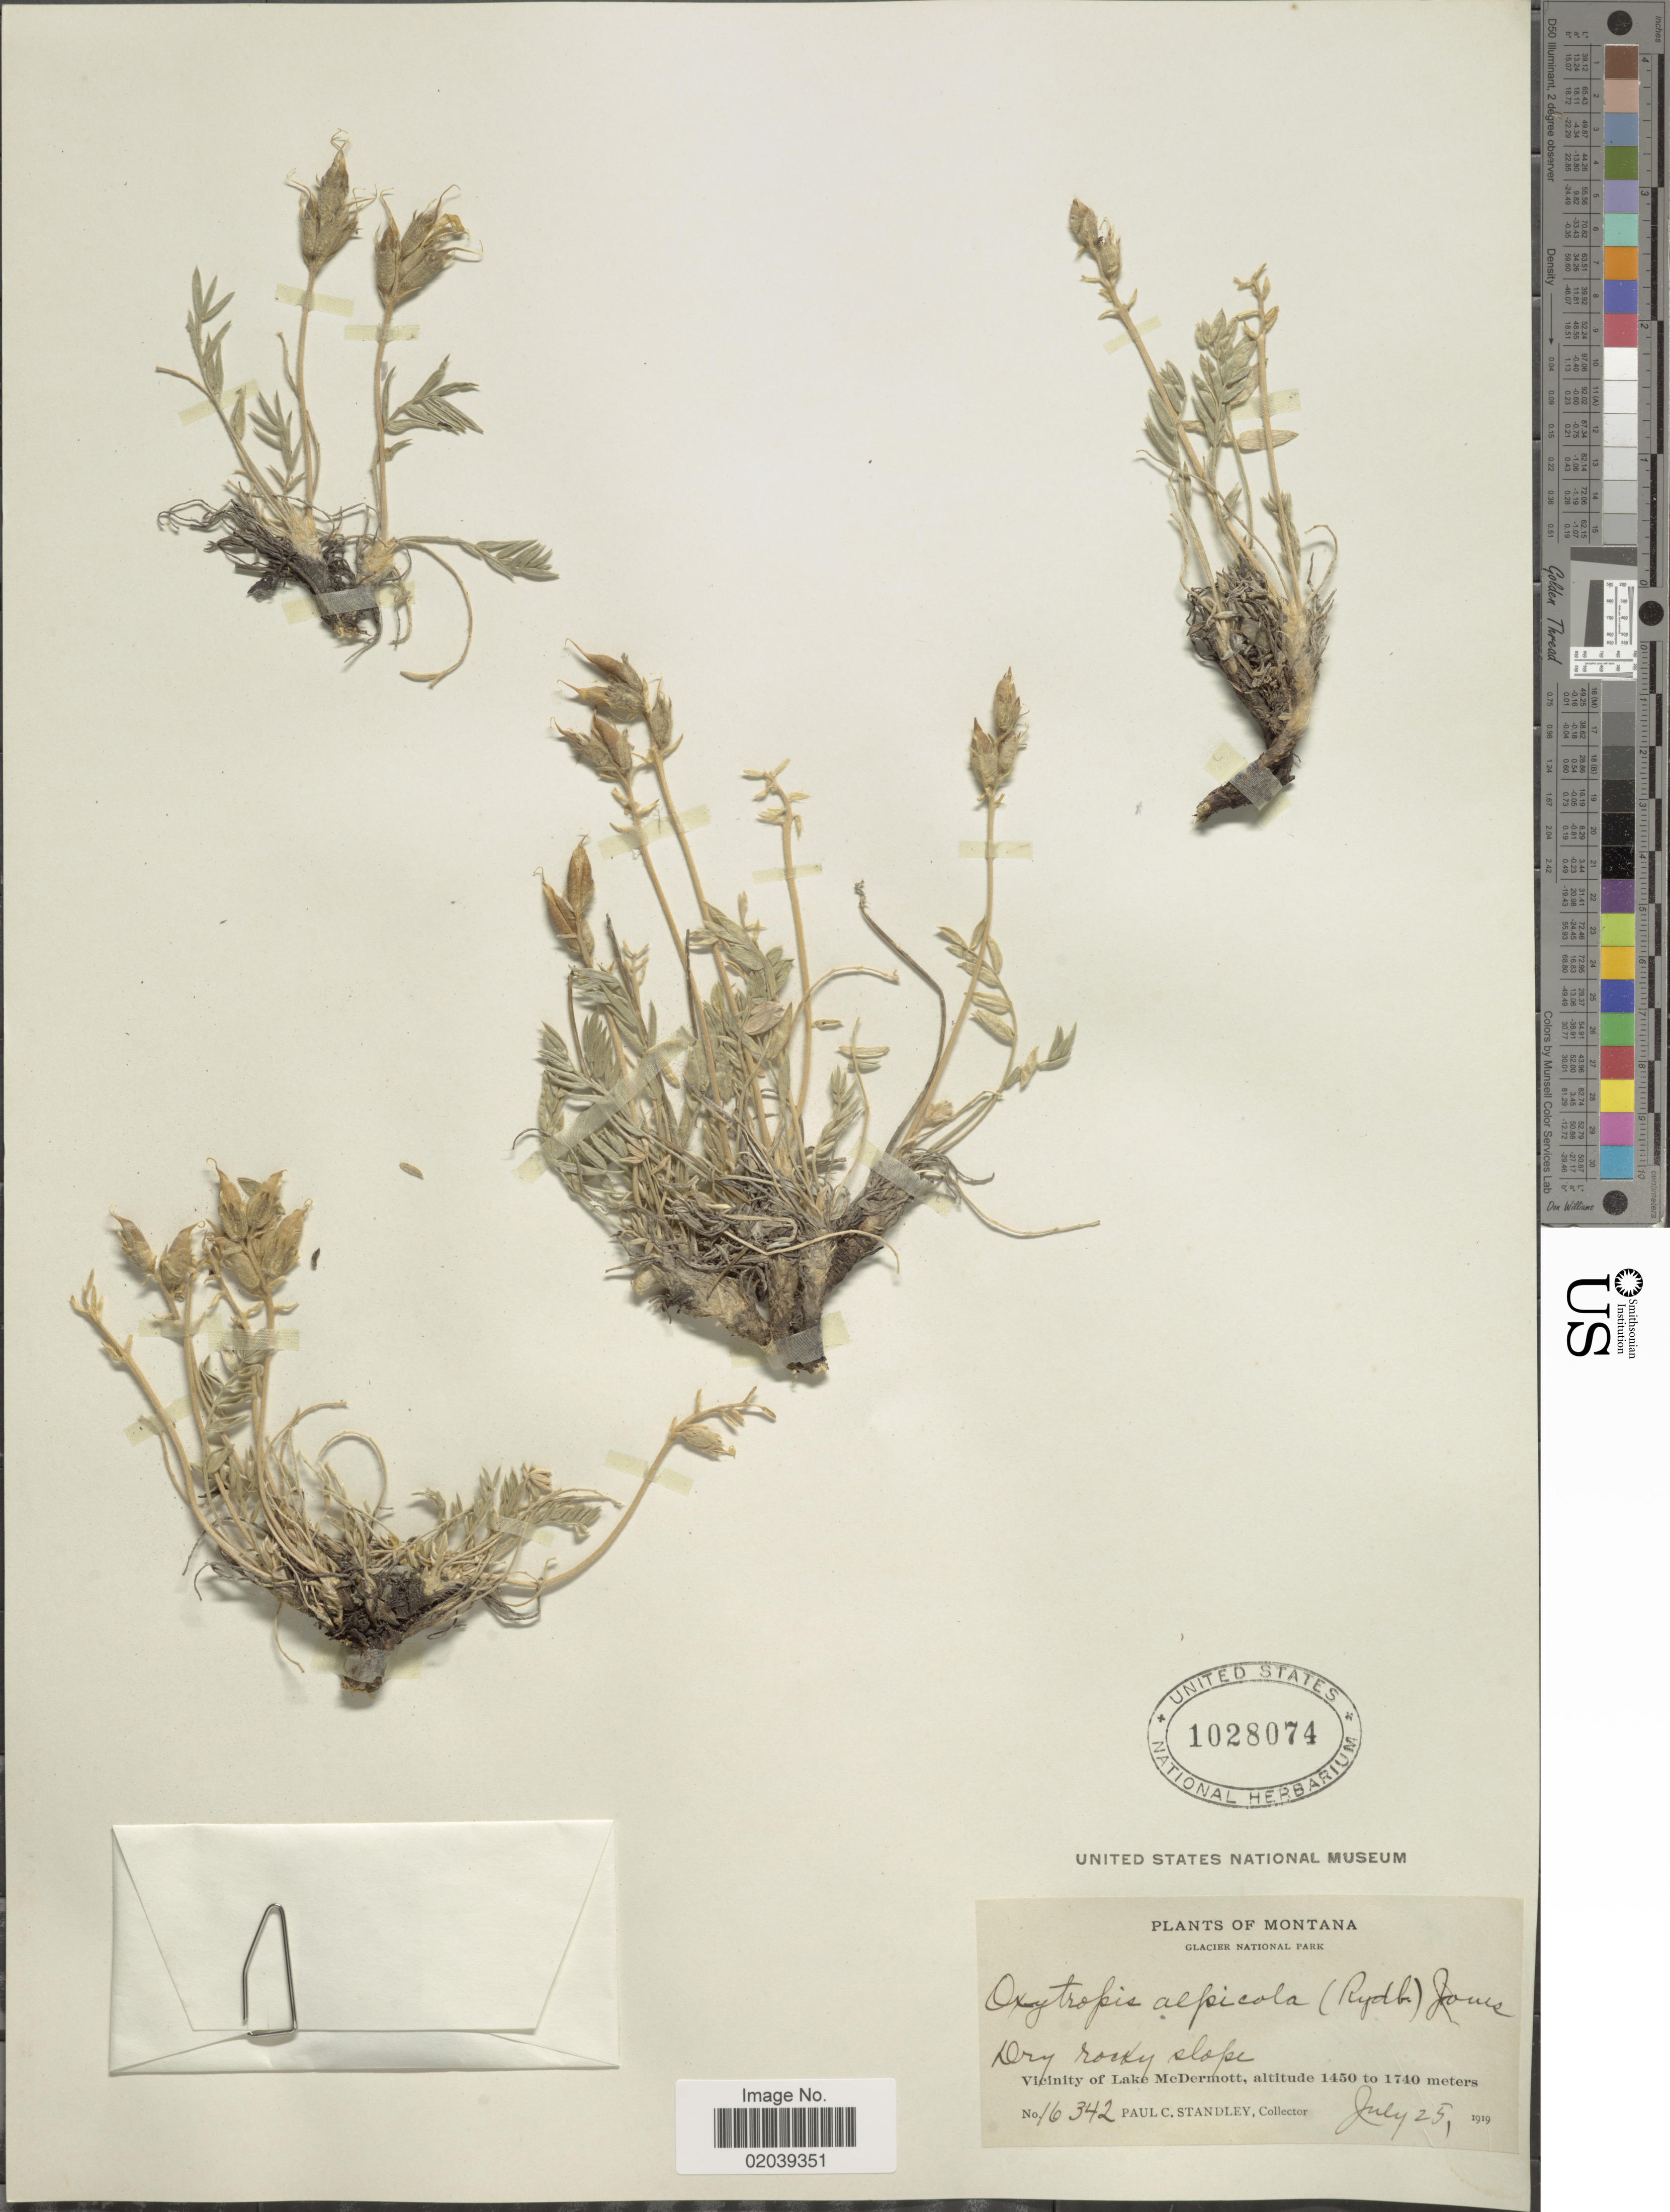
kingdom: Plantae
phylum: Tracheophyta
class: Magnoliopsida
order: Fabales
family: Fabaceae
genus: Oxytropis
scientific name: Oxytropis campestris var. cusickii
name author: (Greenm.) Barneby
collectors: P. C. Standley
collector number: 16342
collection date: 1919-07-25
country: United States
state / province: Montana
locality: Glacier National Park. Vicinity of Lake McDermott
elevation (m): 1450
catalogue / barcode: US 1028074